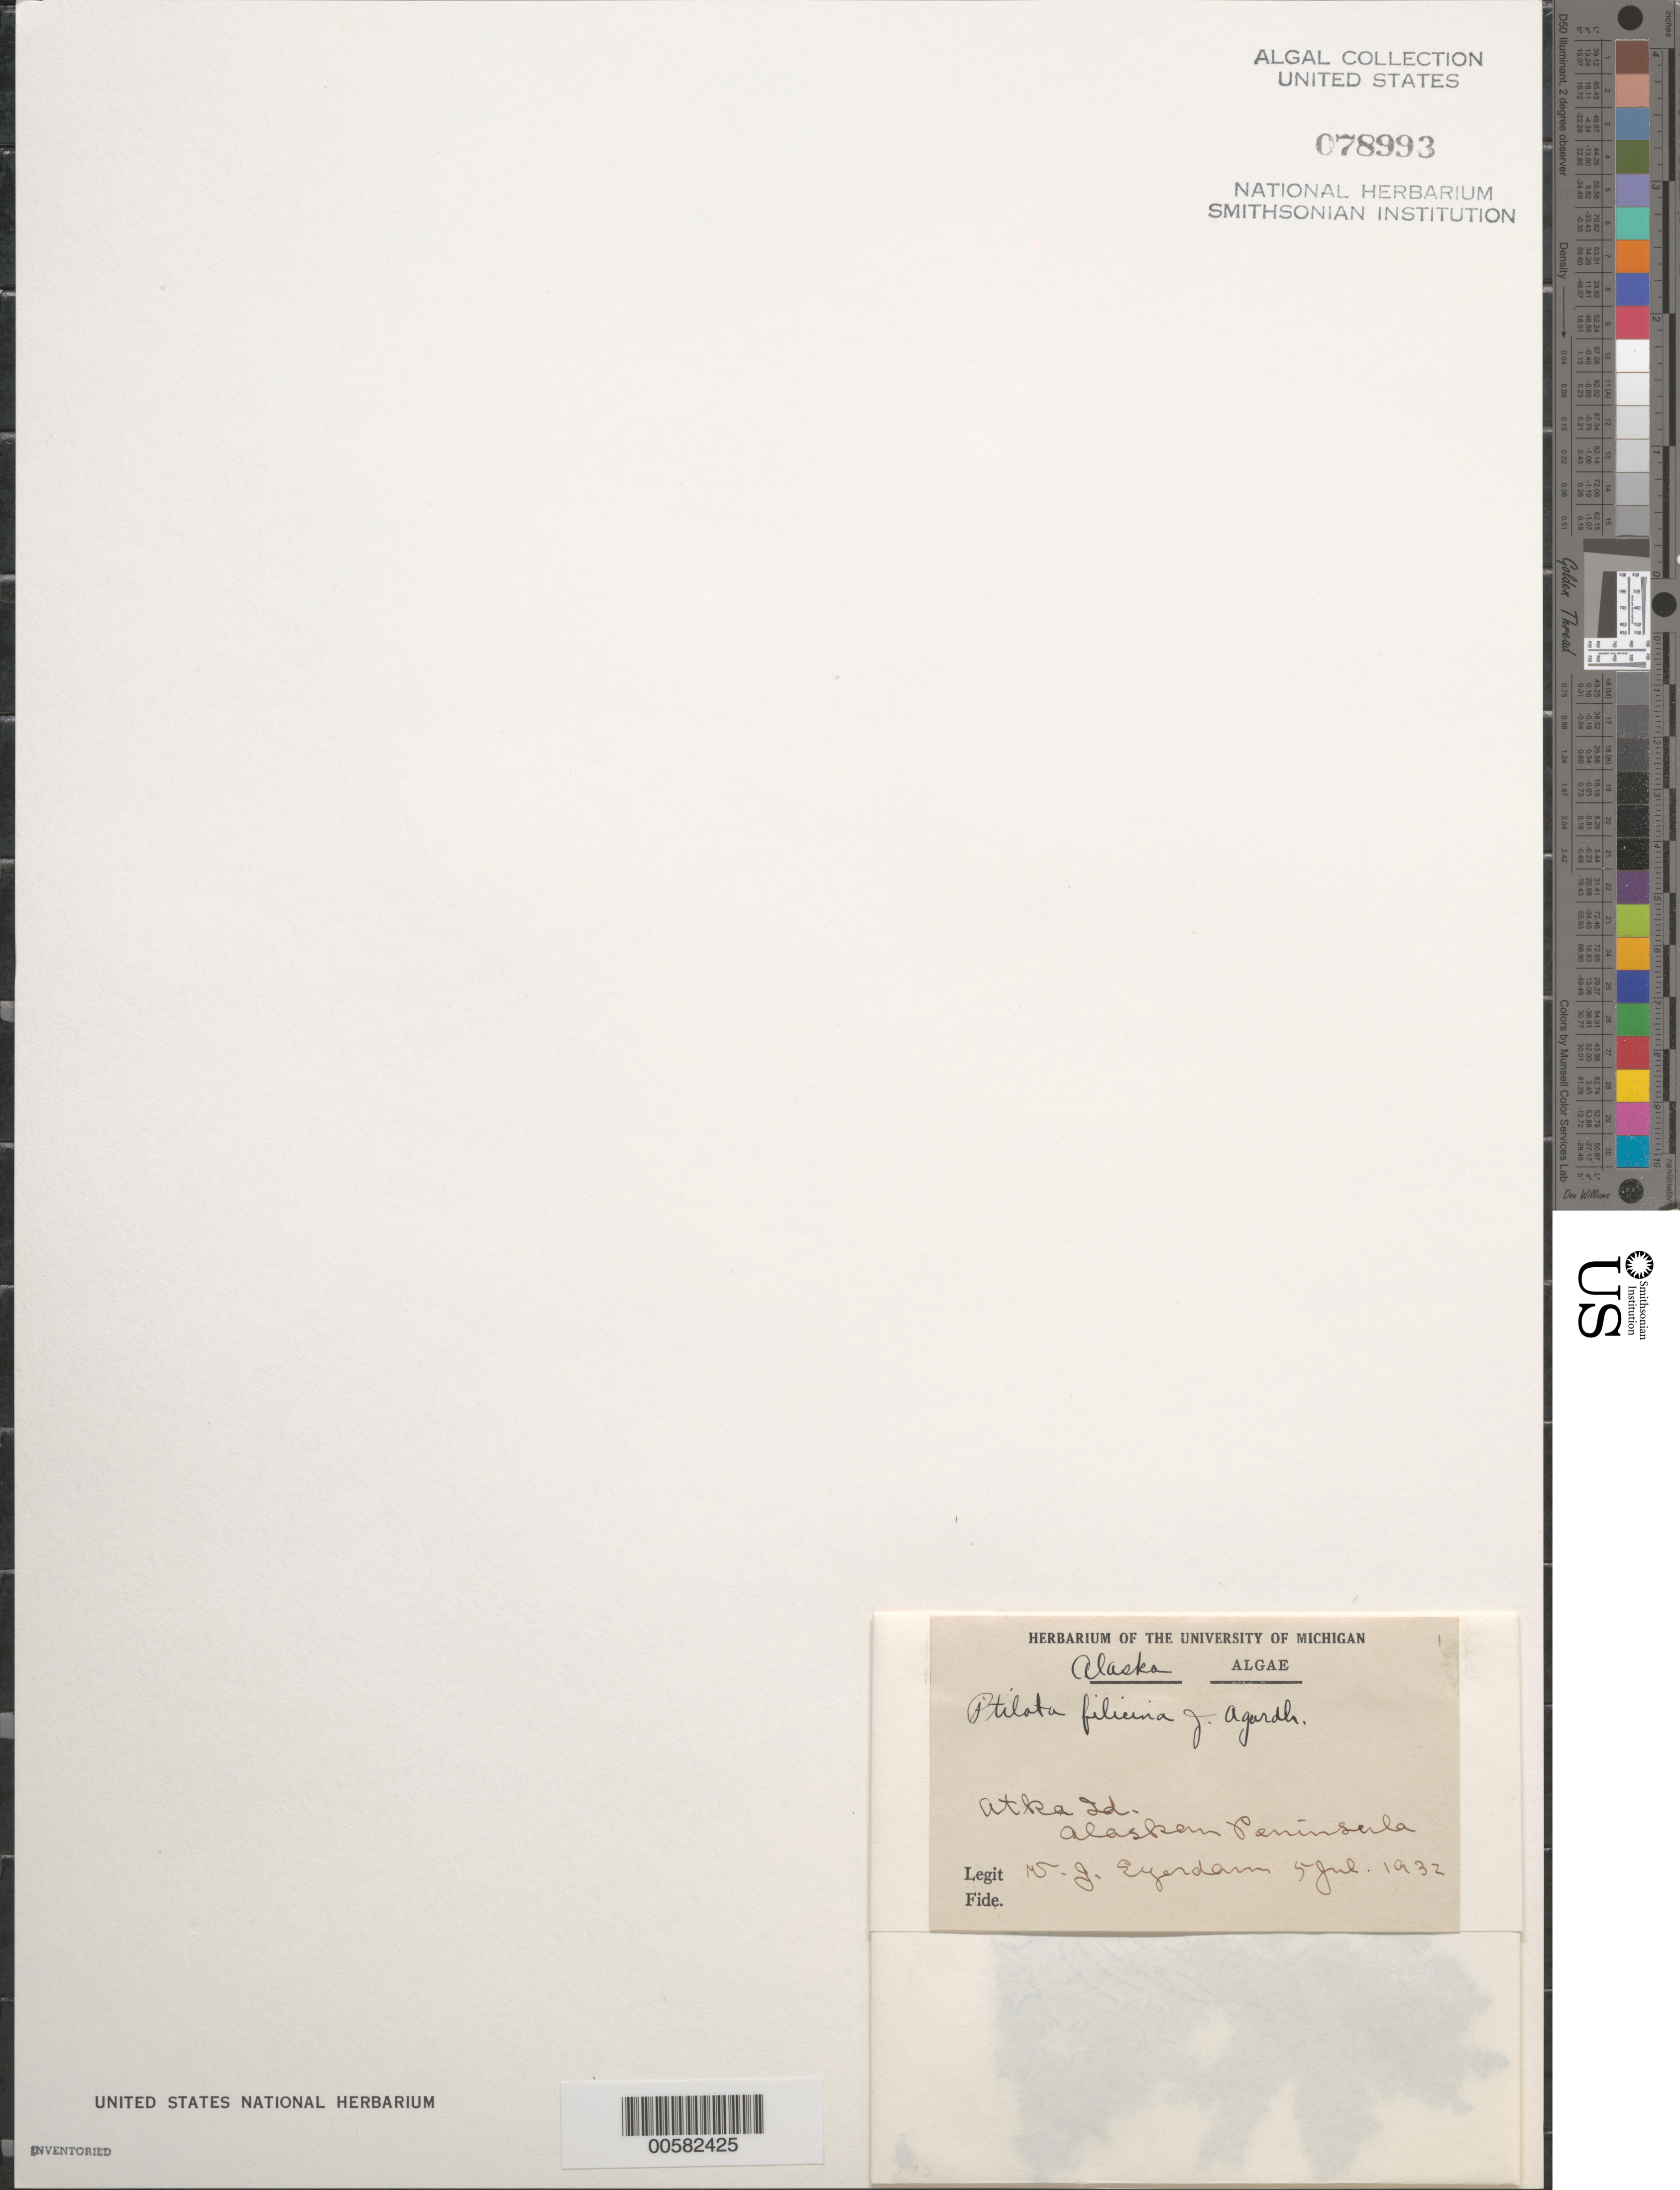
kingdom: Plantae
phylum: Rhodophyta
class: Florideophyceae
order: Ceramiales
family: Wrangeliaceae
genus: Ptilota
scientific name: Ptilota filicina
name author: J. Agardh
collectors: W. J. Eyerdam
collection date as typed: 05 Jul 1932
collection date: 1932-07-05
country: United States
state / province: Alaska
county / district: Aleutian Islands Division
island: Atka Island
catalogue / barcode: US 78993